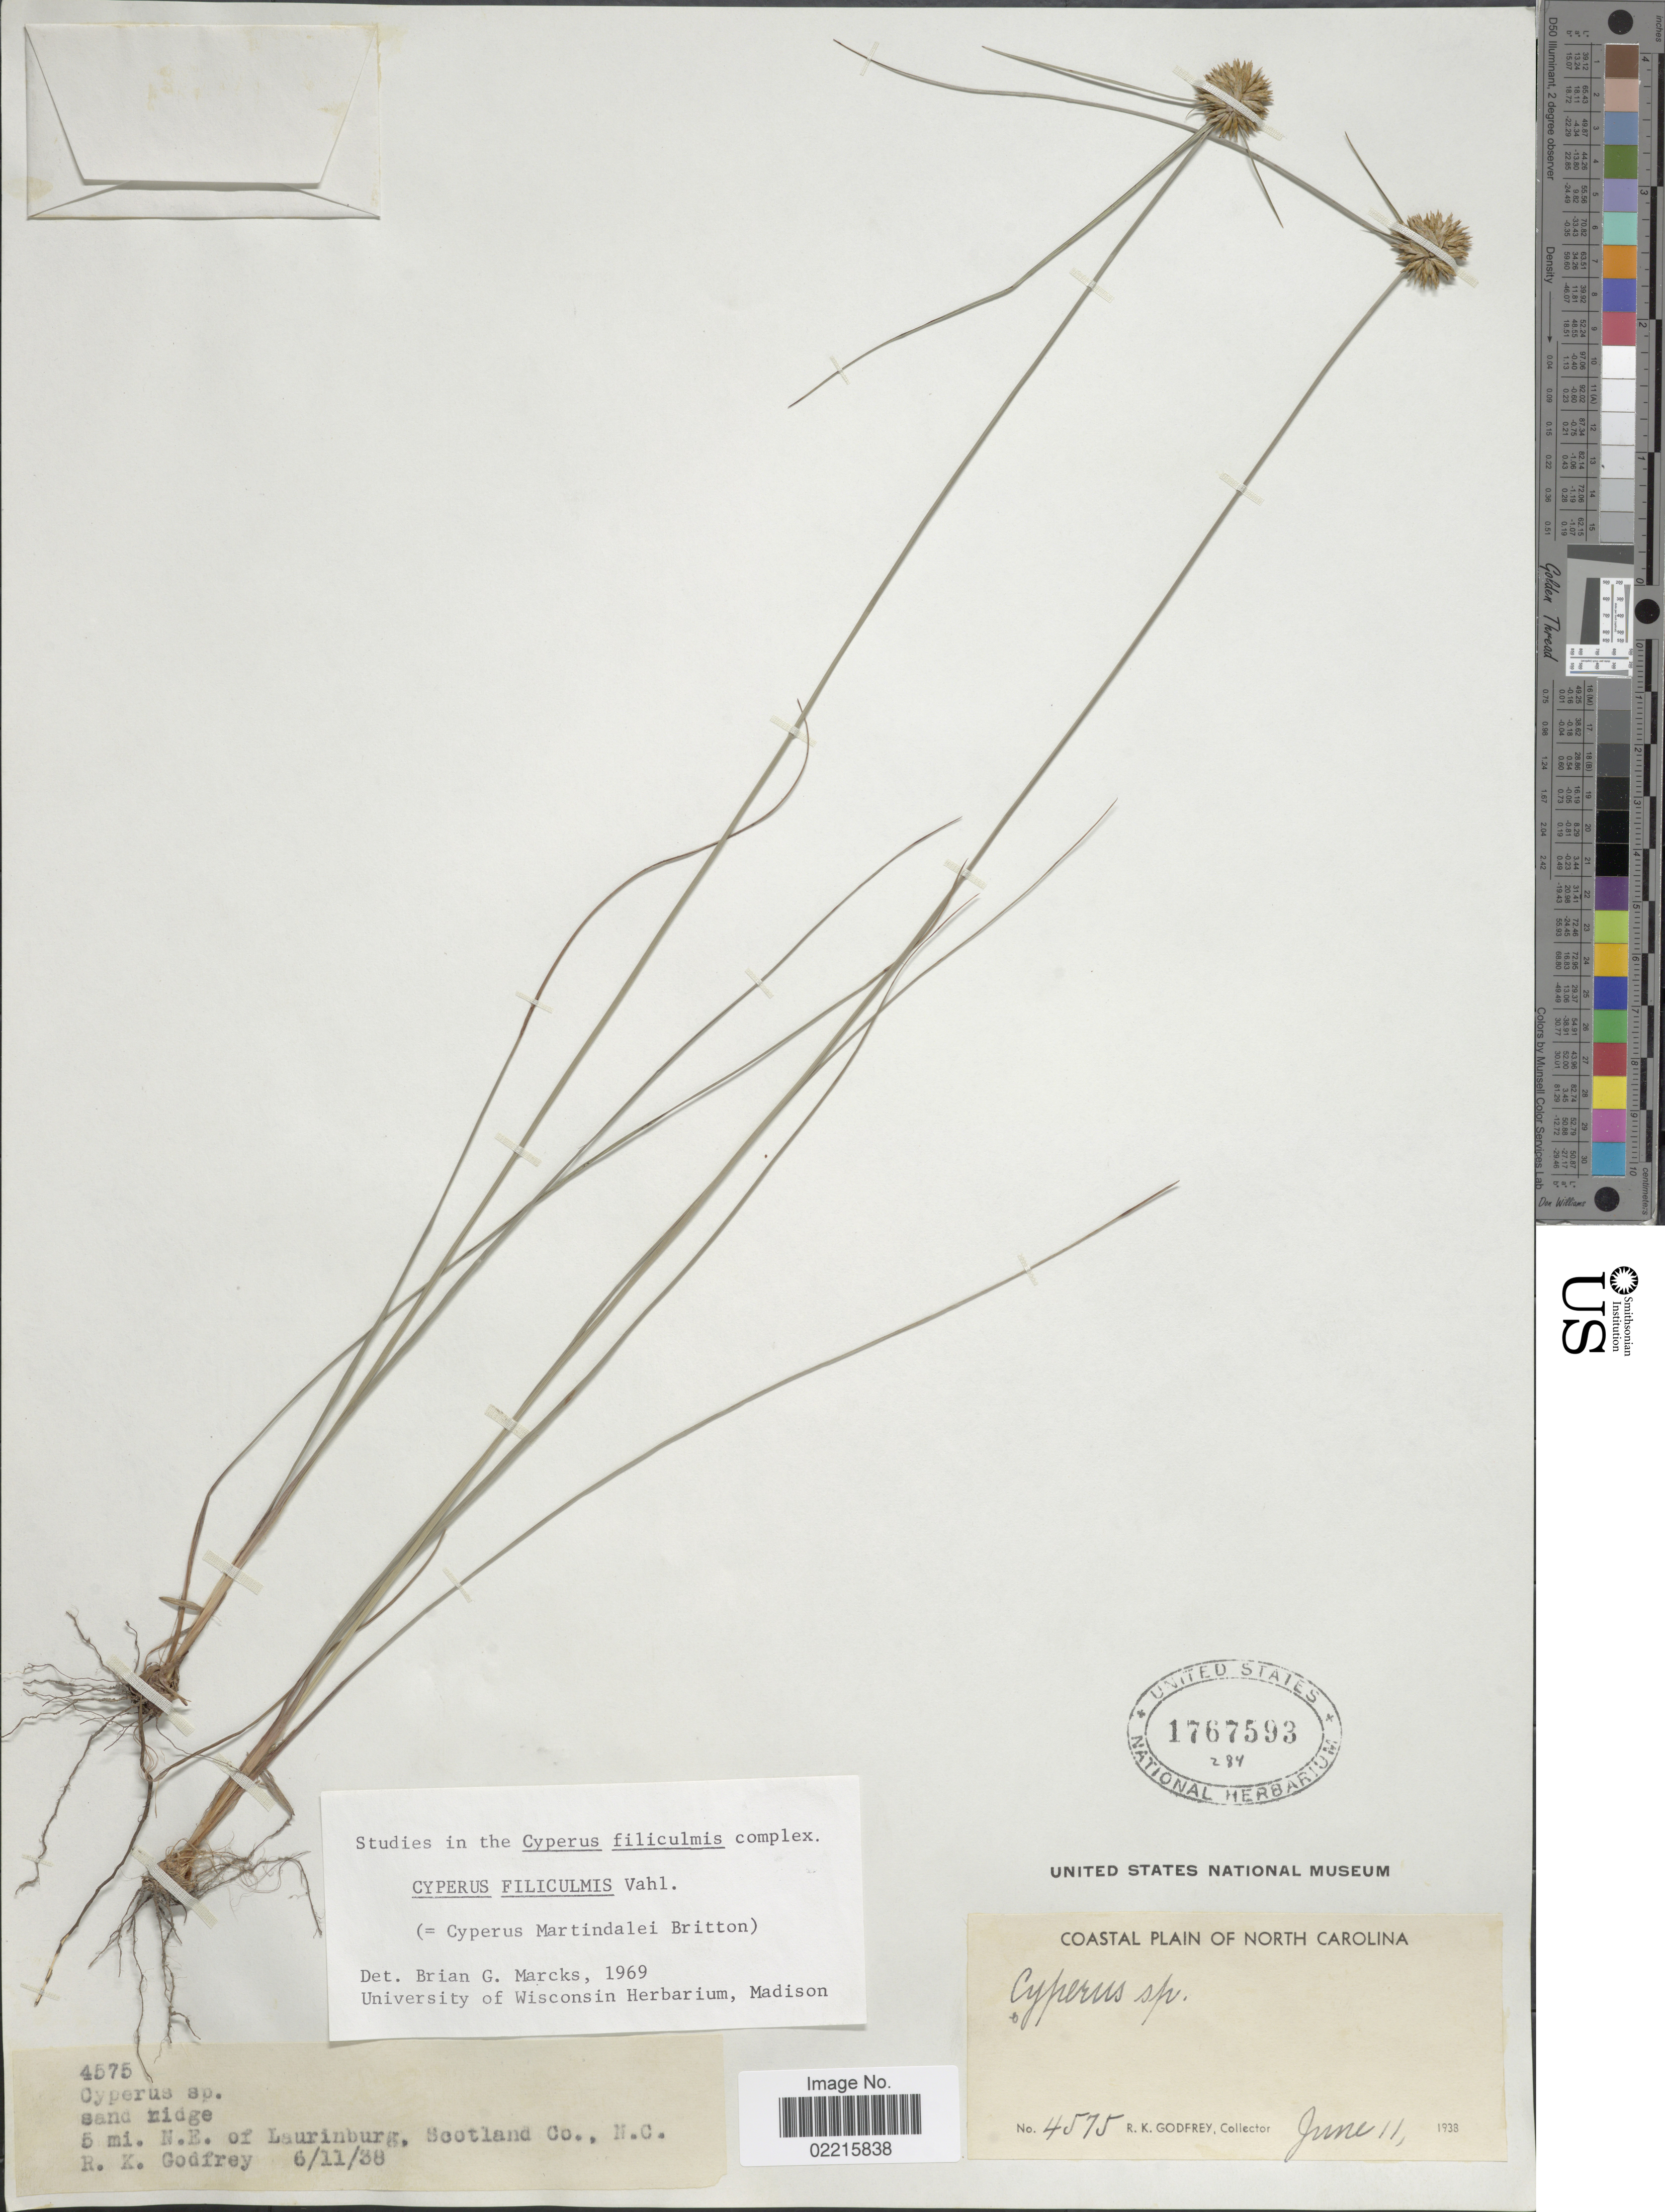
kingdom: Plantae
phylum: Tracheophyta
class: Liliopsida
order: Poales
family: Cyperaceae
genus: Cyperus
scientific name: Cyperus filiculmis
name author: Vahl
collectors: R. K. Godfrey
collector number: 4575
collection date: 1938-06-11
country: United States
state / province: North Carolina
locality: Sand ridge. 5 mi. N.E. of Laurinburg, Scotland Co.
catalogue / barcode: US 1767593